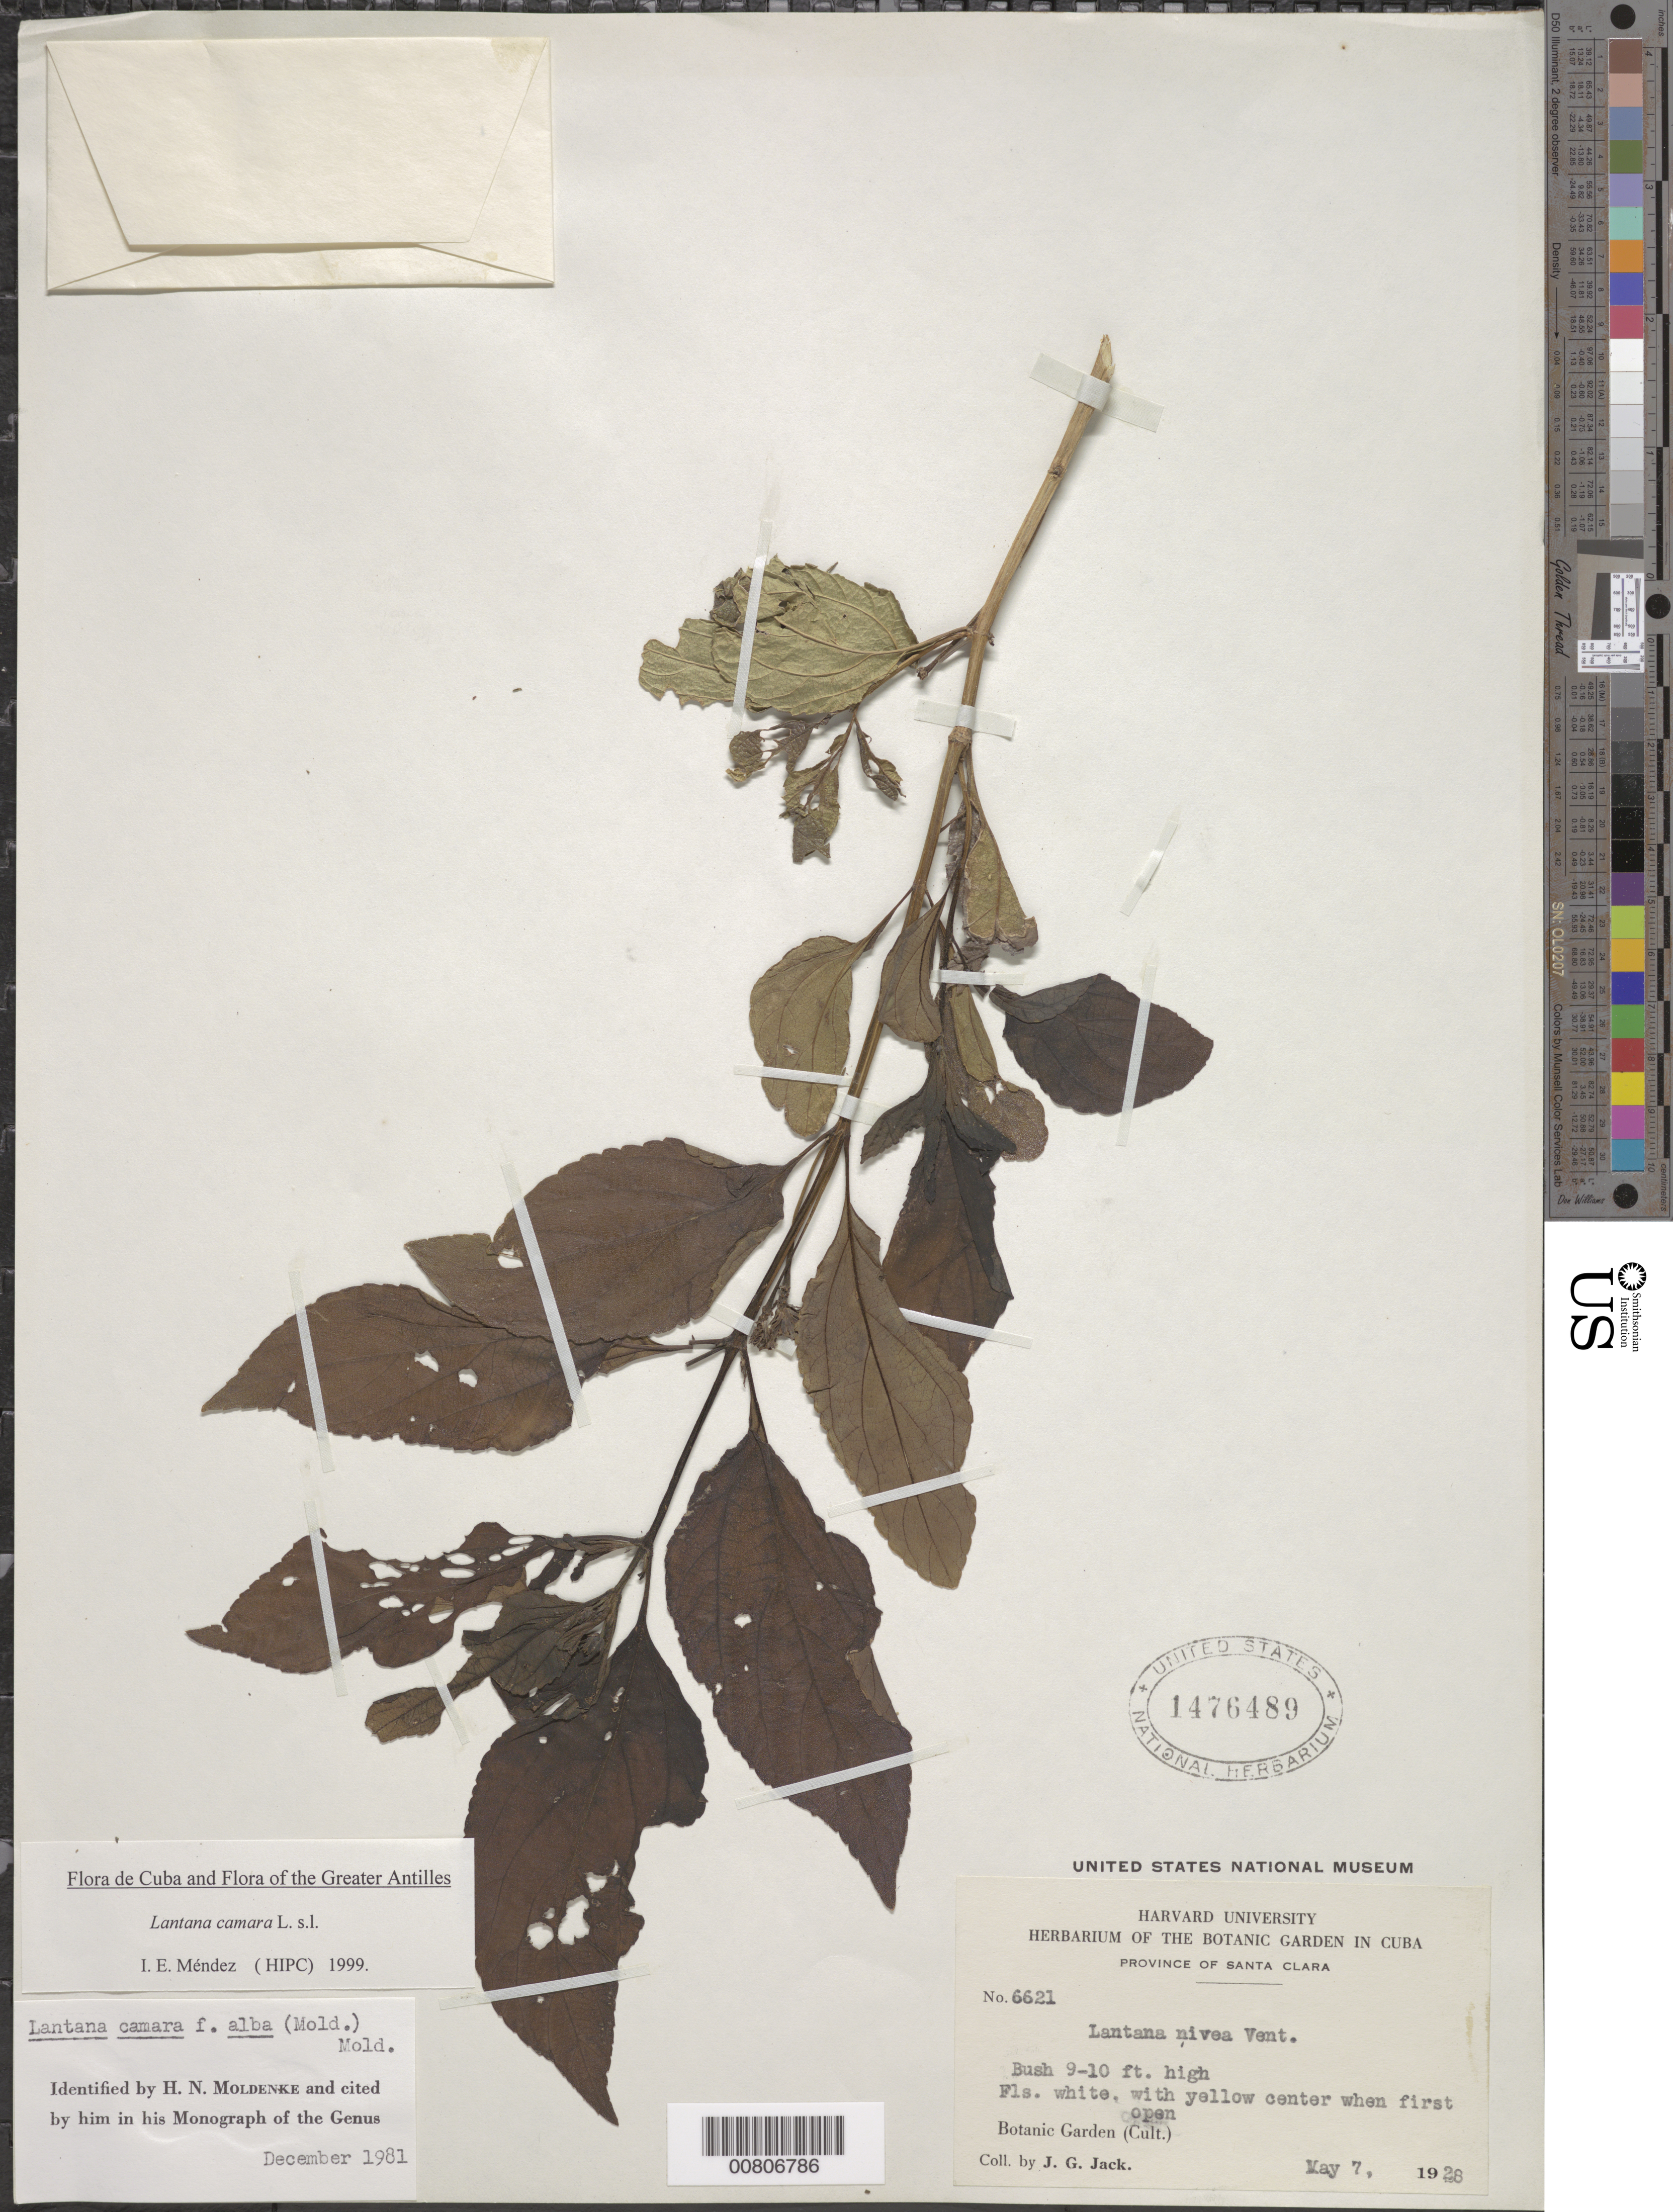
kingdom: Plantae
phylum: Tracheophyta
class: Magnoliopsida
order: Lamiales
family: Verbenaceae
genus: Lantana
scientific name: Lantana camara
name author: L.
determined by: Méndez, Isidro E., (HIPC)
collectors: J. G. Jack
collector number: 6621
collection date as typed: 07 May 1928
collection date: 1928-05-07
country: Cuba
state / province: Cienfuegos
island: Cuba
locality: Santa Clara Prov , Botanic Garden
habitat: Cultivated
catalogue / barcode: US 1476489